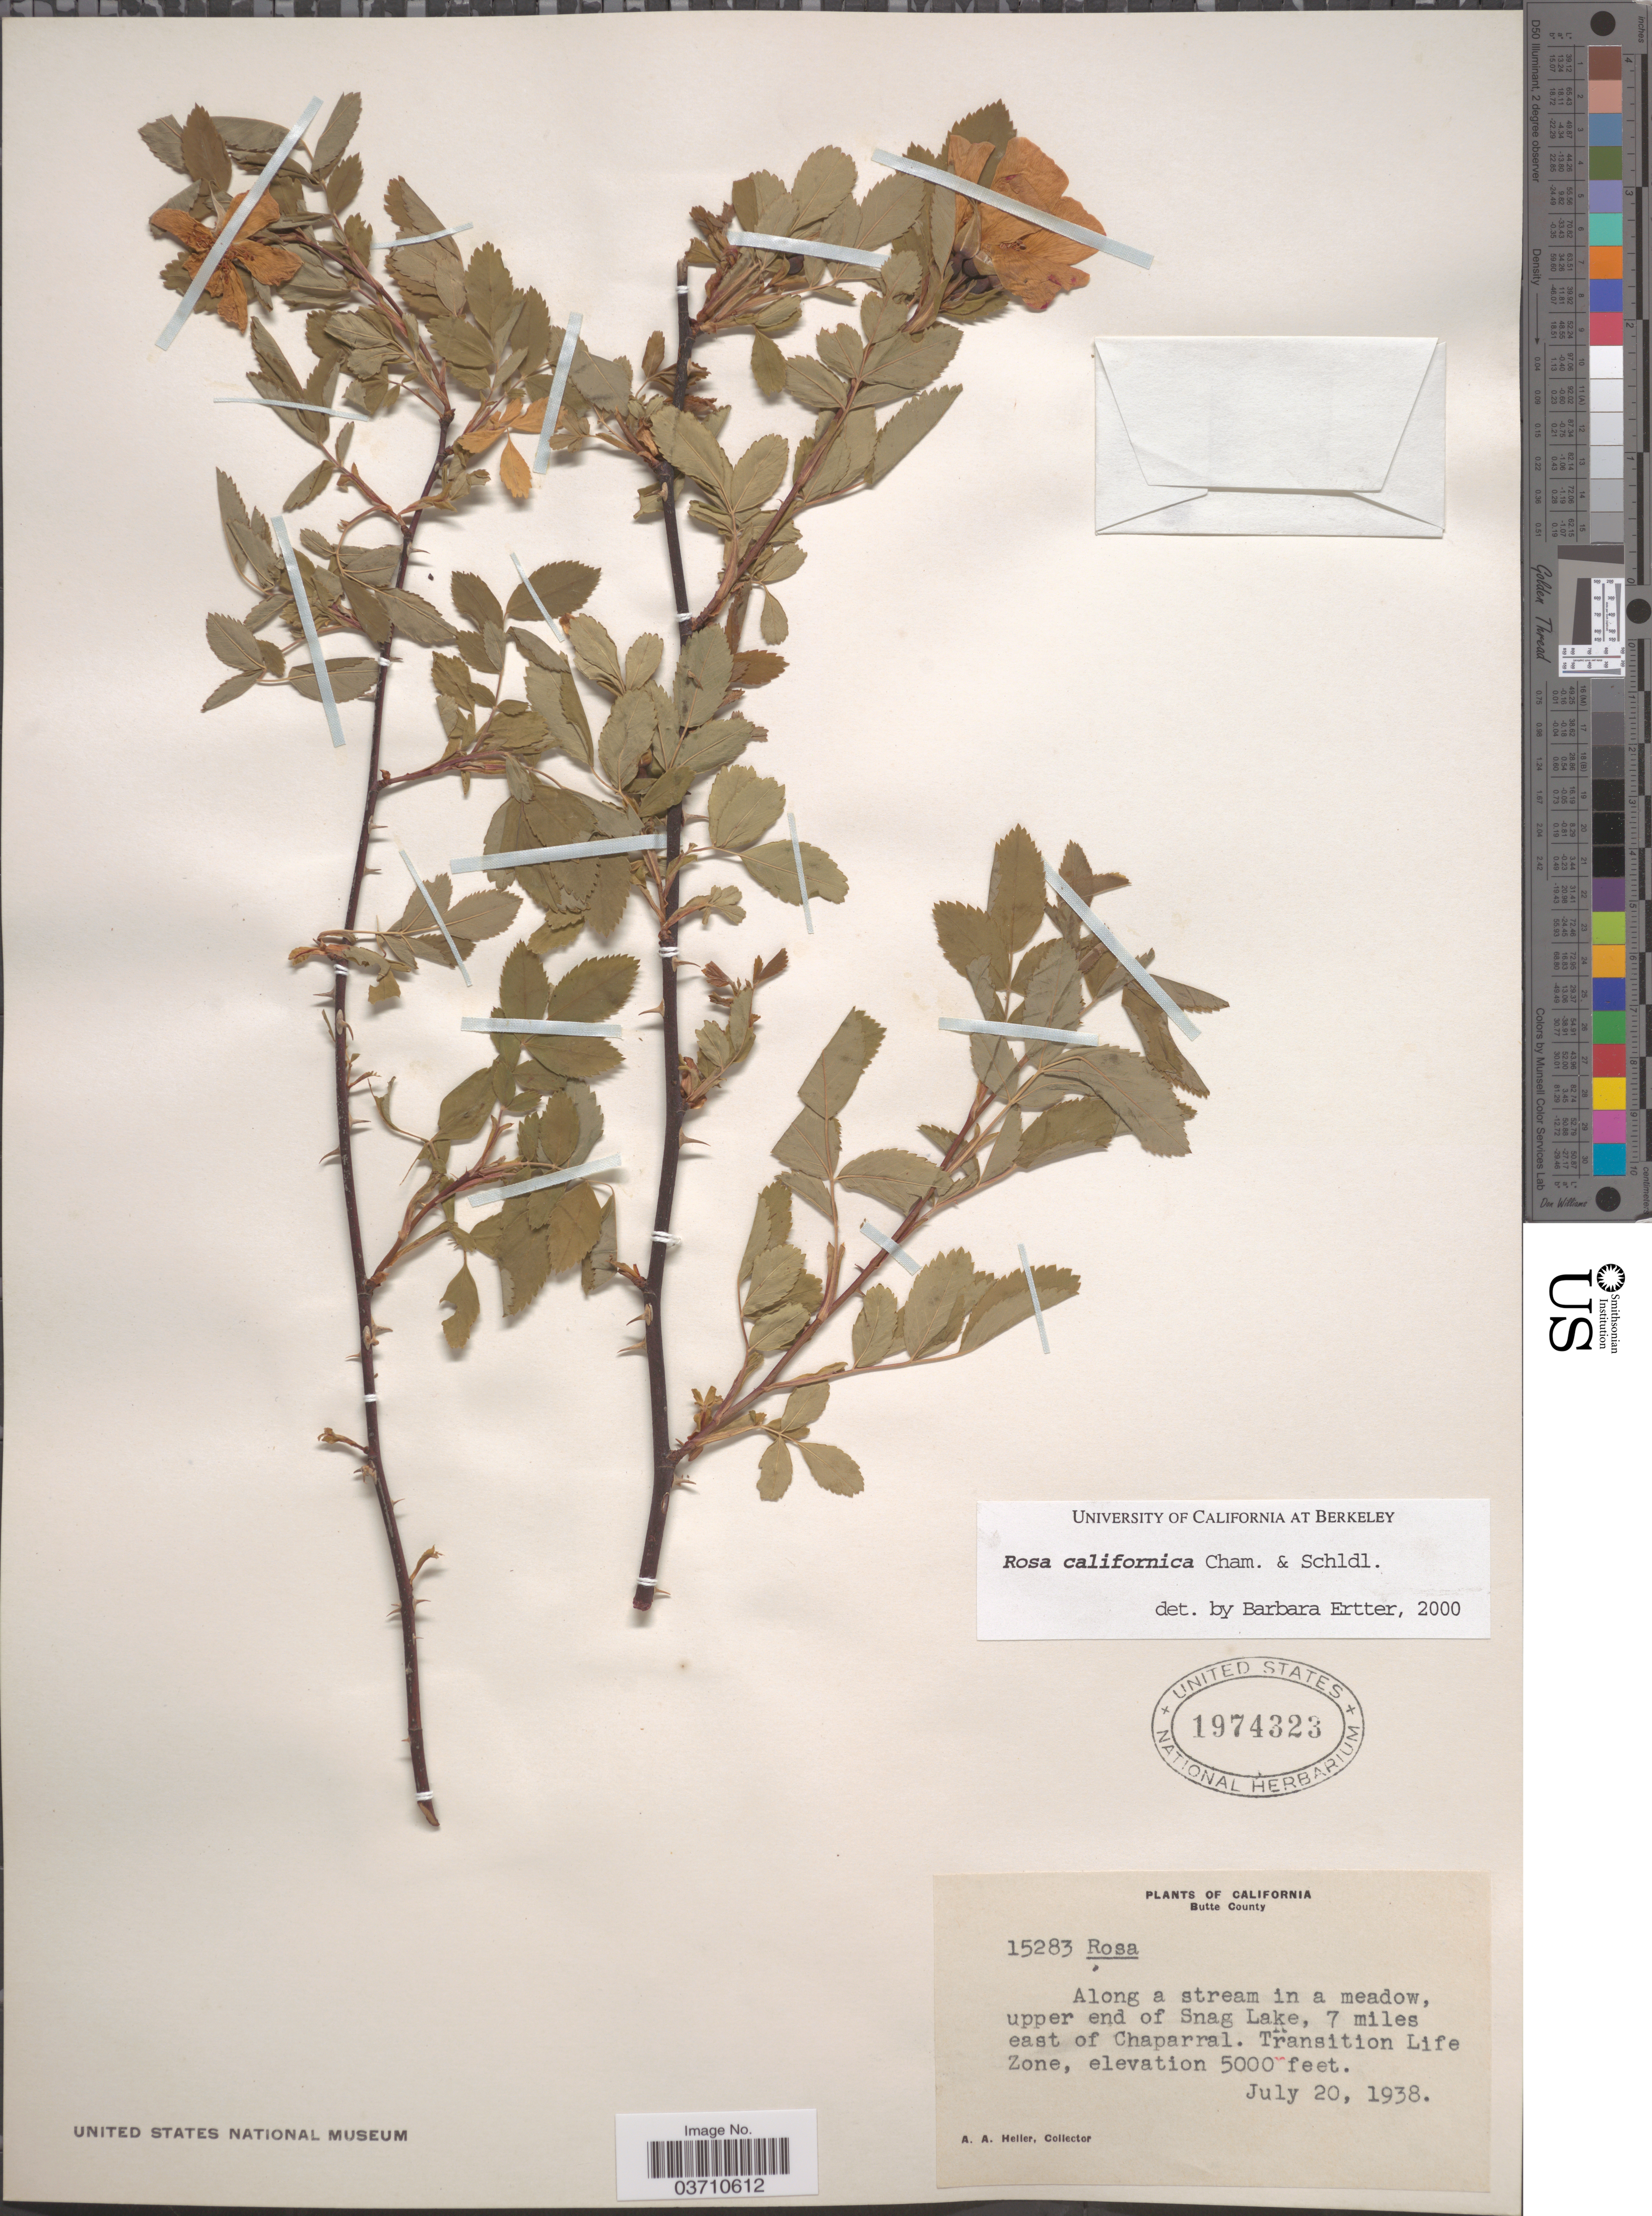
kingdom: Plantae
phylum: Tracheophyta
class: Magnoliopsida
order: Rosales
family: Rosaceae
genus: Rosa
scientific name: Rosa californica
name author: Cham. & Schltdl.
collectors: A. A. Heller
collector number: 15283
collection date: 1938-07-20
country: United States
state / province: California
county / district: Butte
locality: Butte County. Upper end of Snag Lake, 7 miles east of Chaparral.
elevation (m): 1524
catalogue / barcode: US 1974323